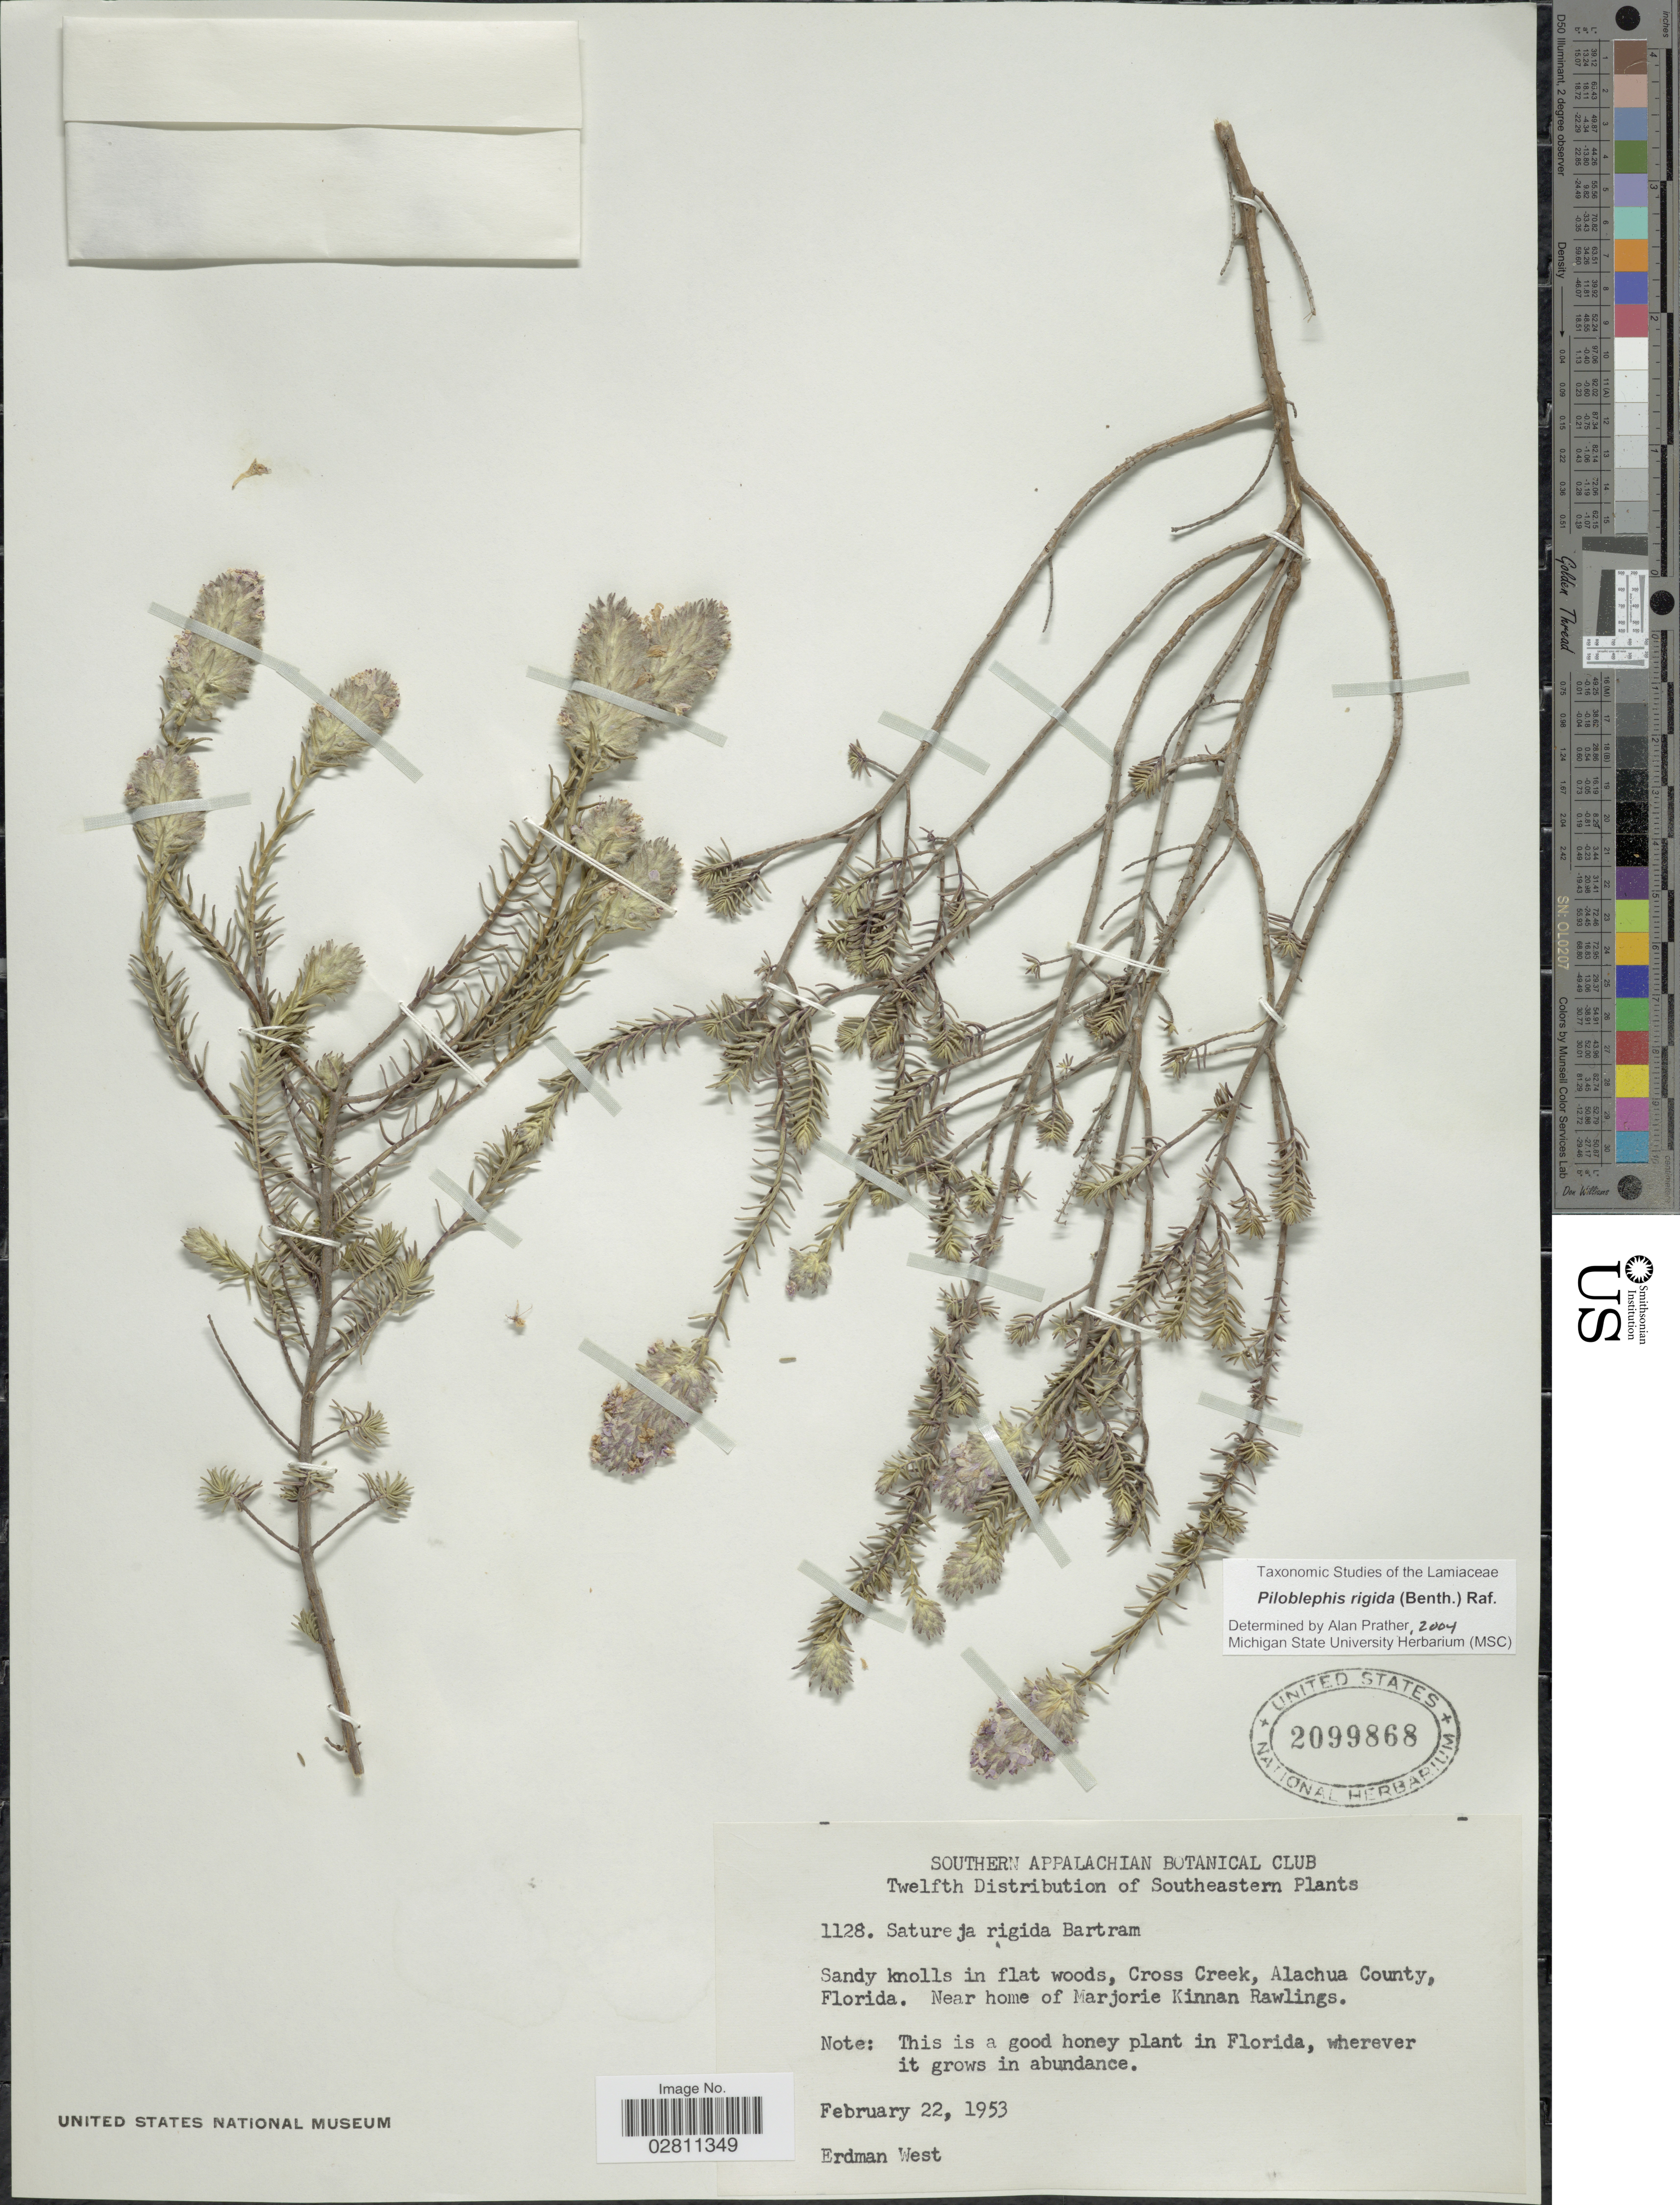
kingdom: Plantae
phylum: Tracheophyta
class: Magnoliopsida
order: Lamiales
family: Lamiaceae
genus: Piloblephis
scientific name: Piloblephis rigida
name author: (Bartram ex Benth.) Raf.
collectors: E. West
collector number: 1128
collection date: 1953-02-22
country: United States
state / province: Florida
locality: Southern Appalachian, Cross Creek, Alachua County, Florida. Near home of Marjorie Kinnan Rawlings.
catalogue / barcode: US 2099868